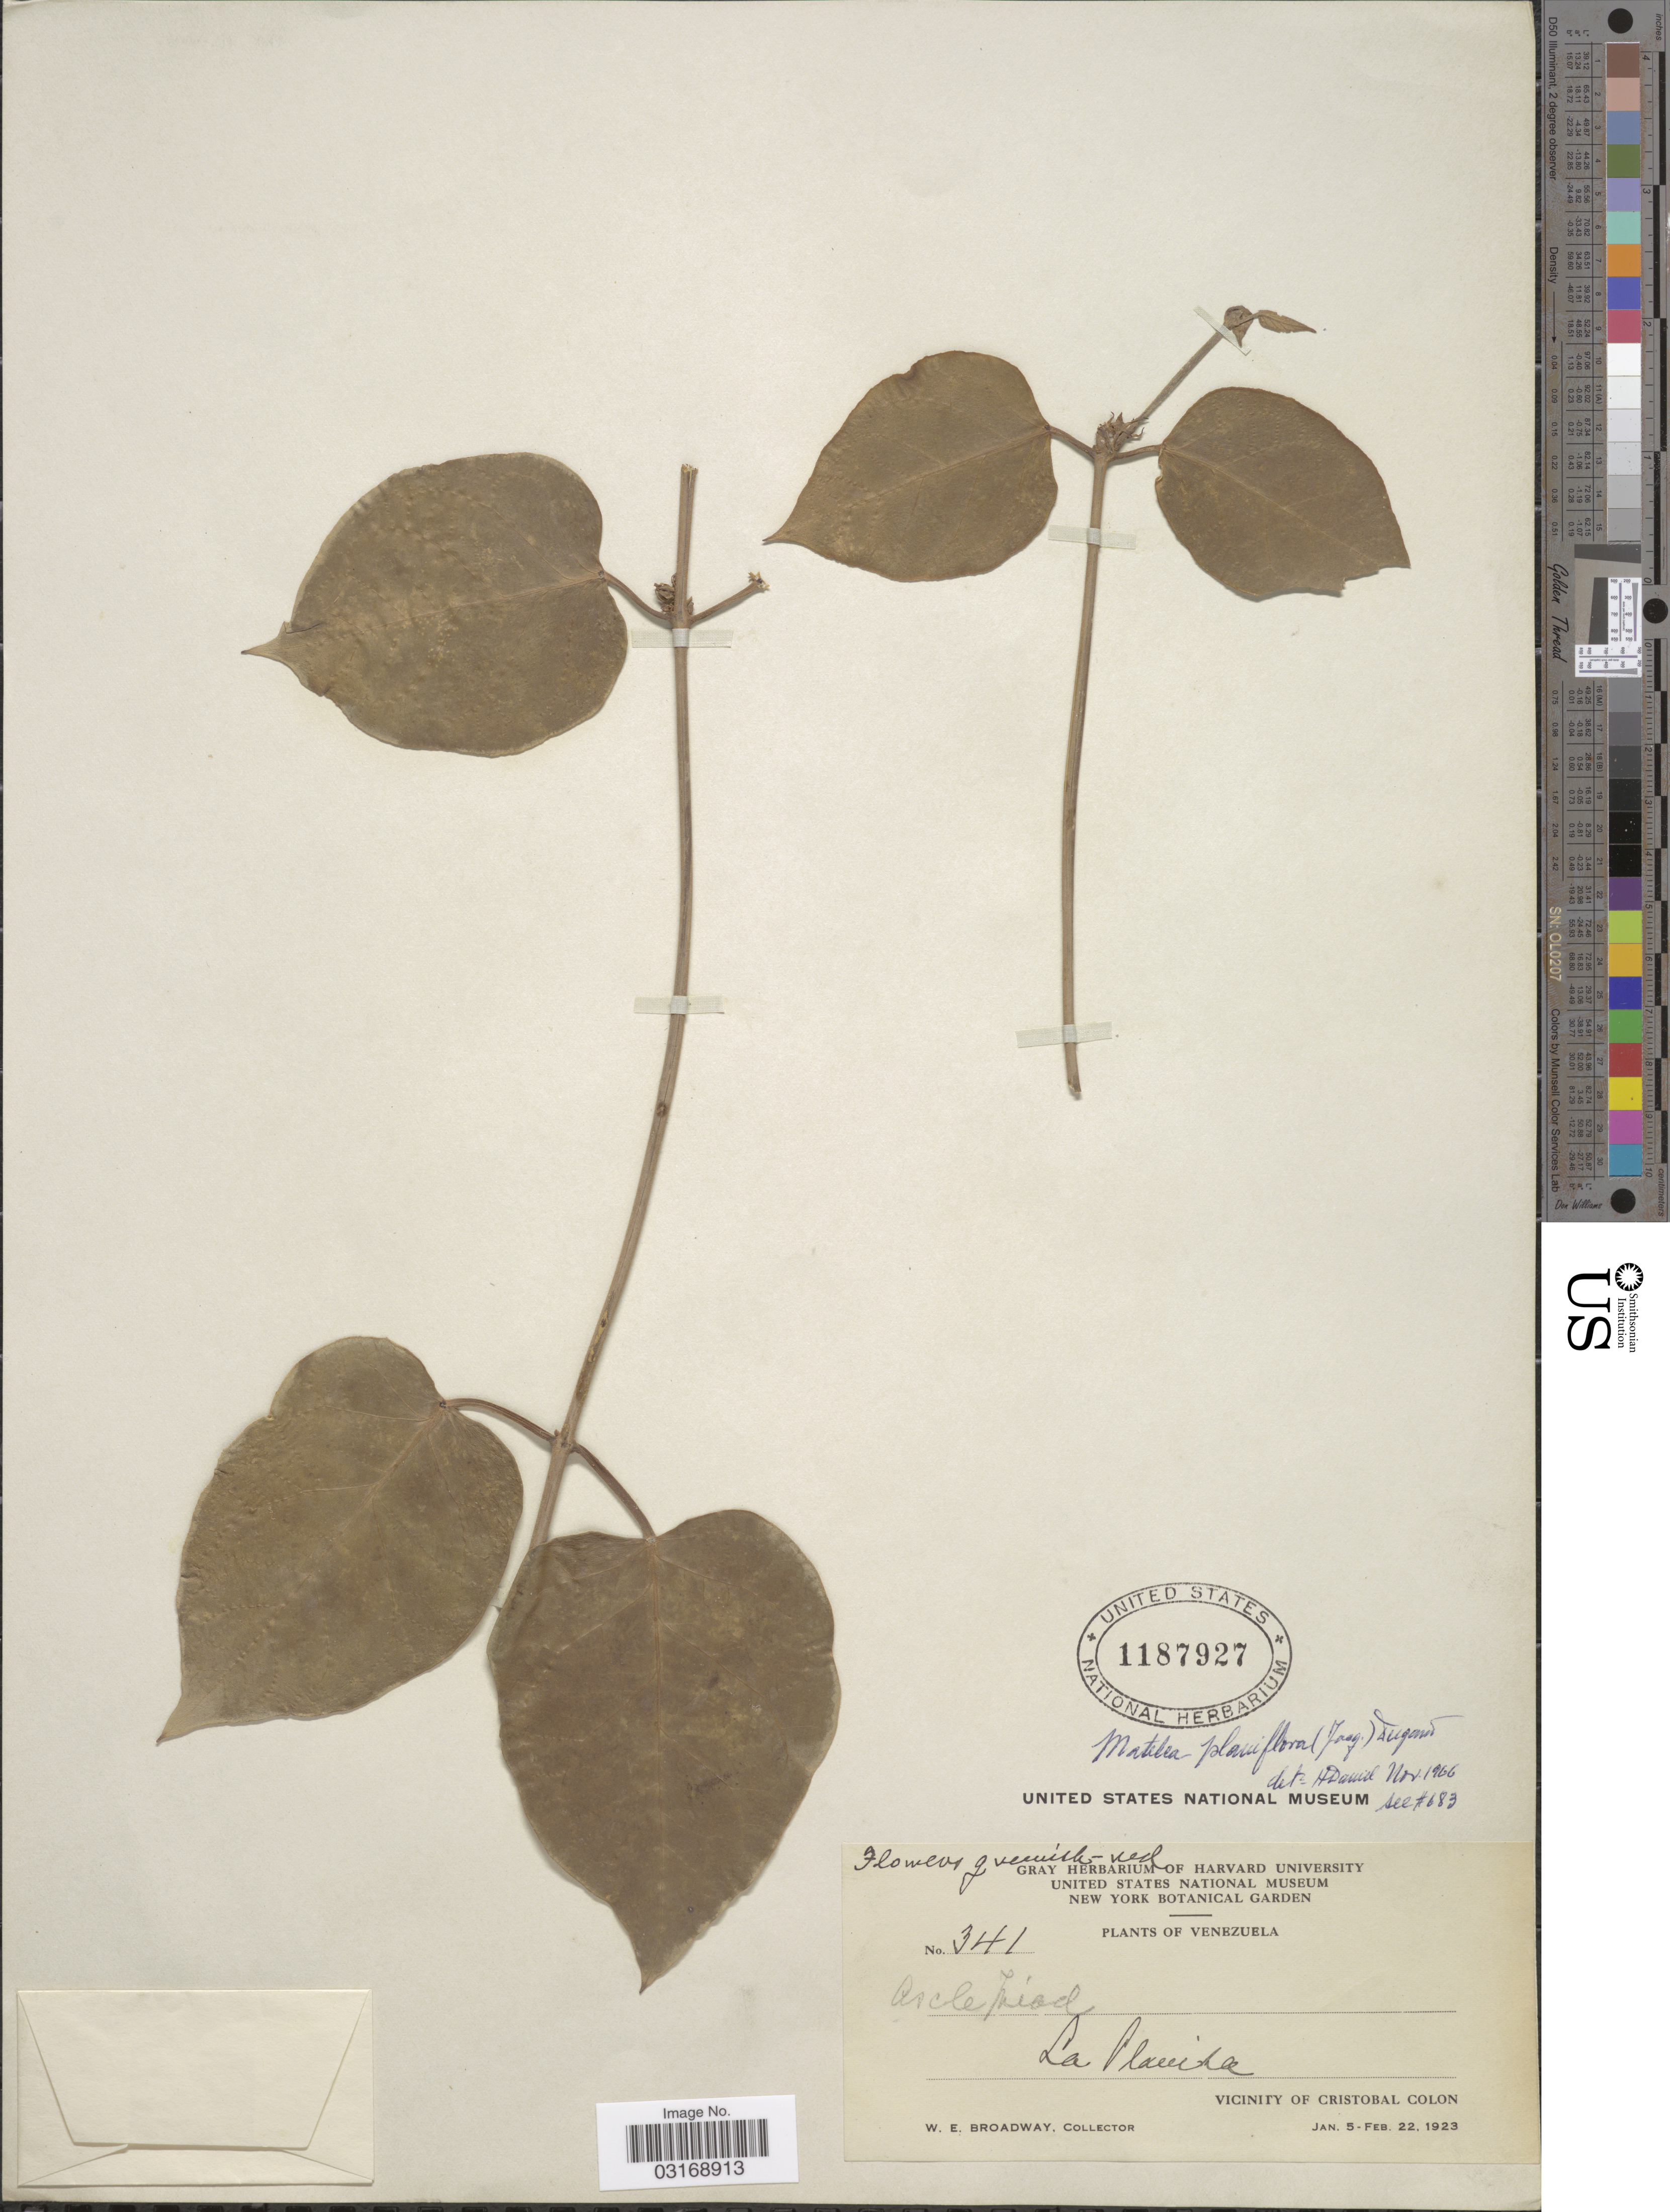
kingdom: Plantae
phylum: Tracheophyta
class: Magnoliopsida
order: Gentianales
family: Apocynaceae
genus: Matelea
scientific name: Matelea planiflora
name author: (Jacq.) Dugand G.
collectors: W. E. Broadway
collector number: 341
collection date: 1923-01-05/1923-02-22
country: Venezuela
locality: La Planita [interpreted], Vicinity of Cristobal Colon.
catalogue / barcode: US 1187927